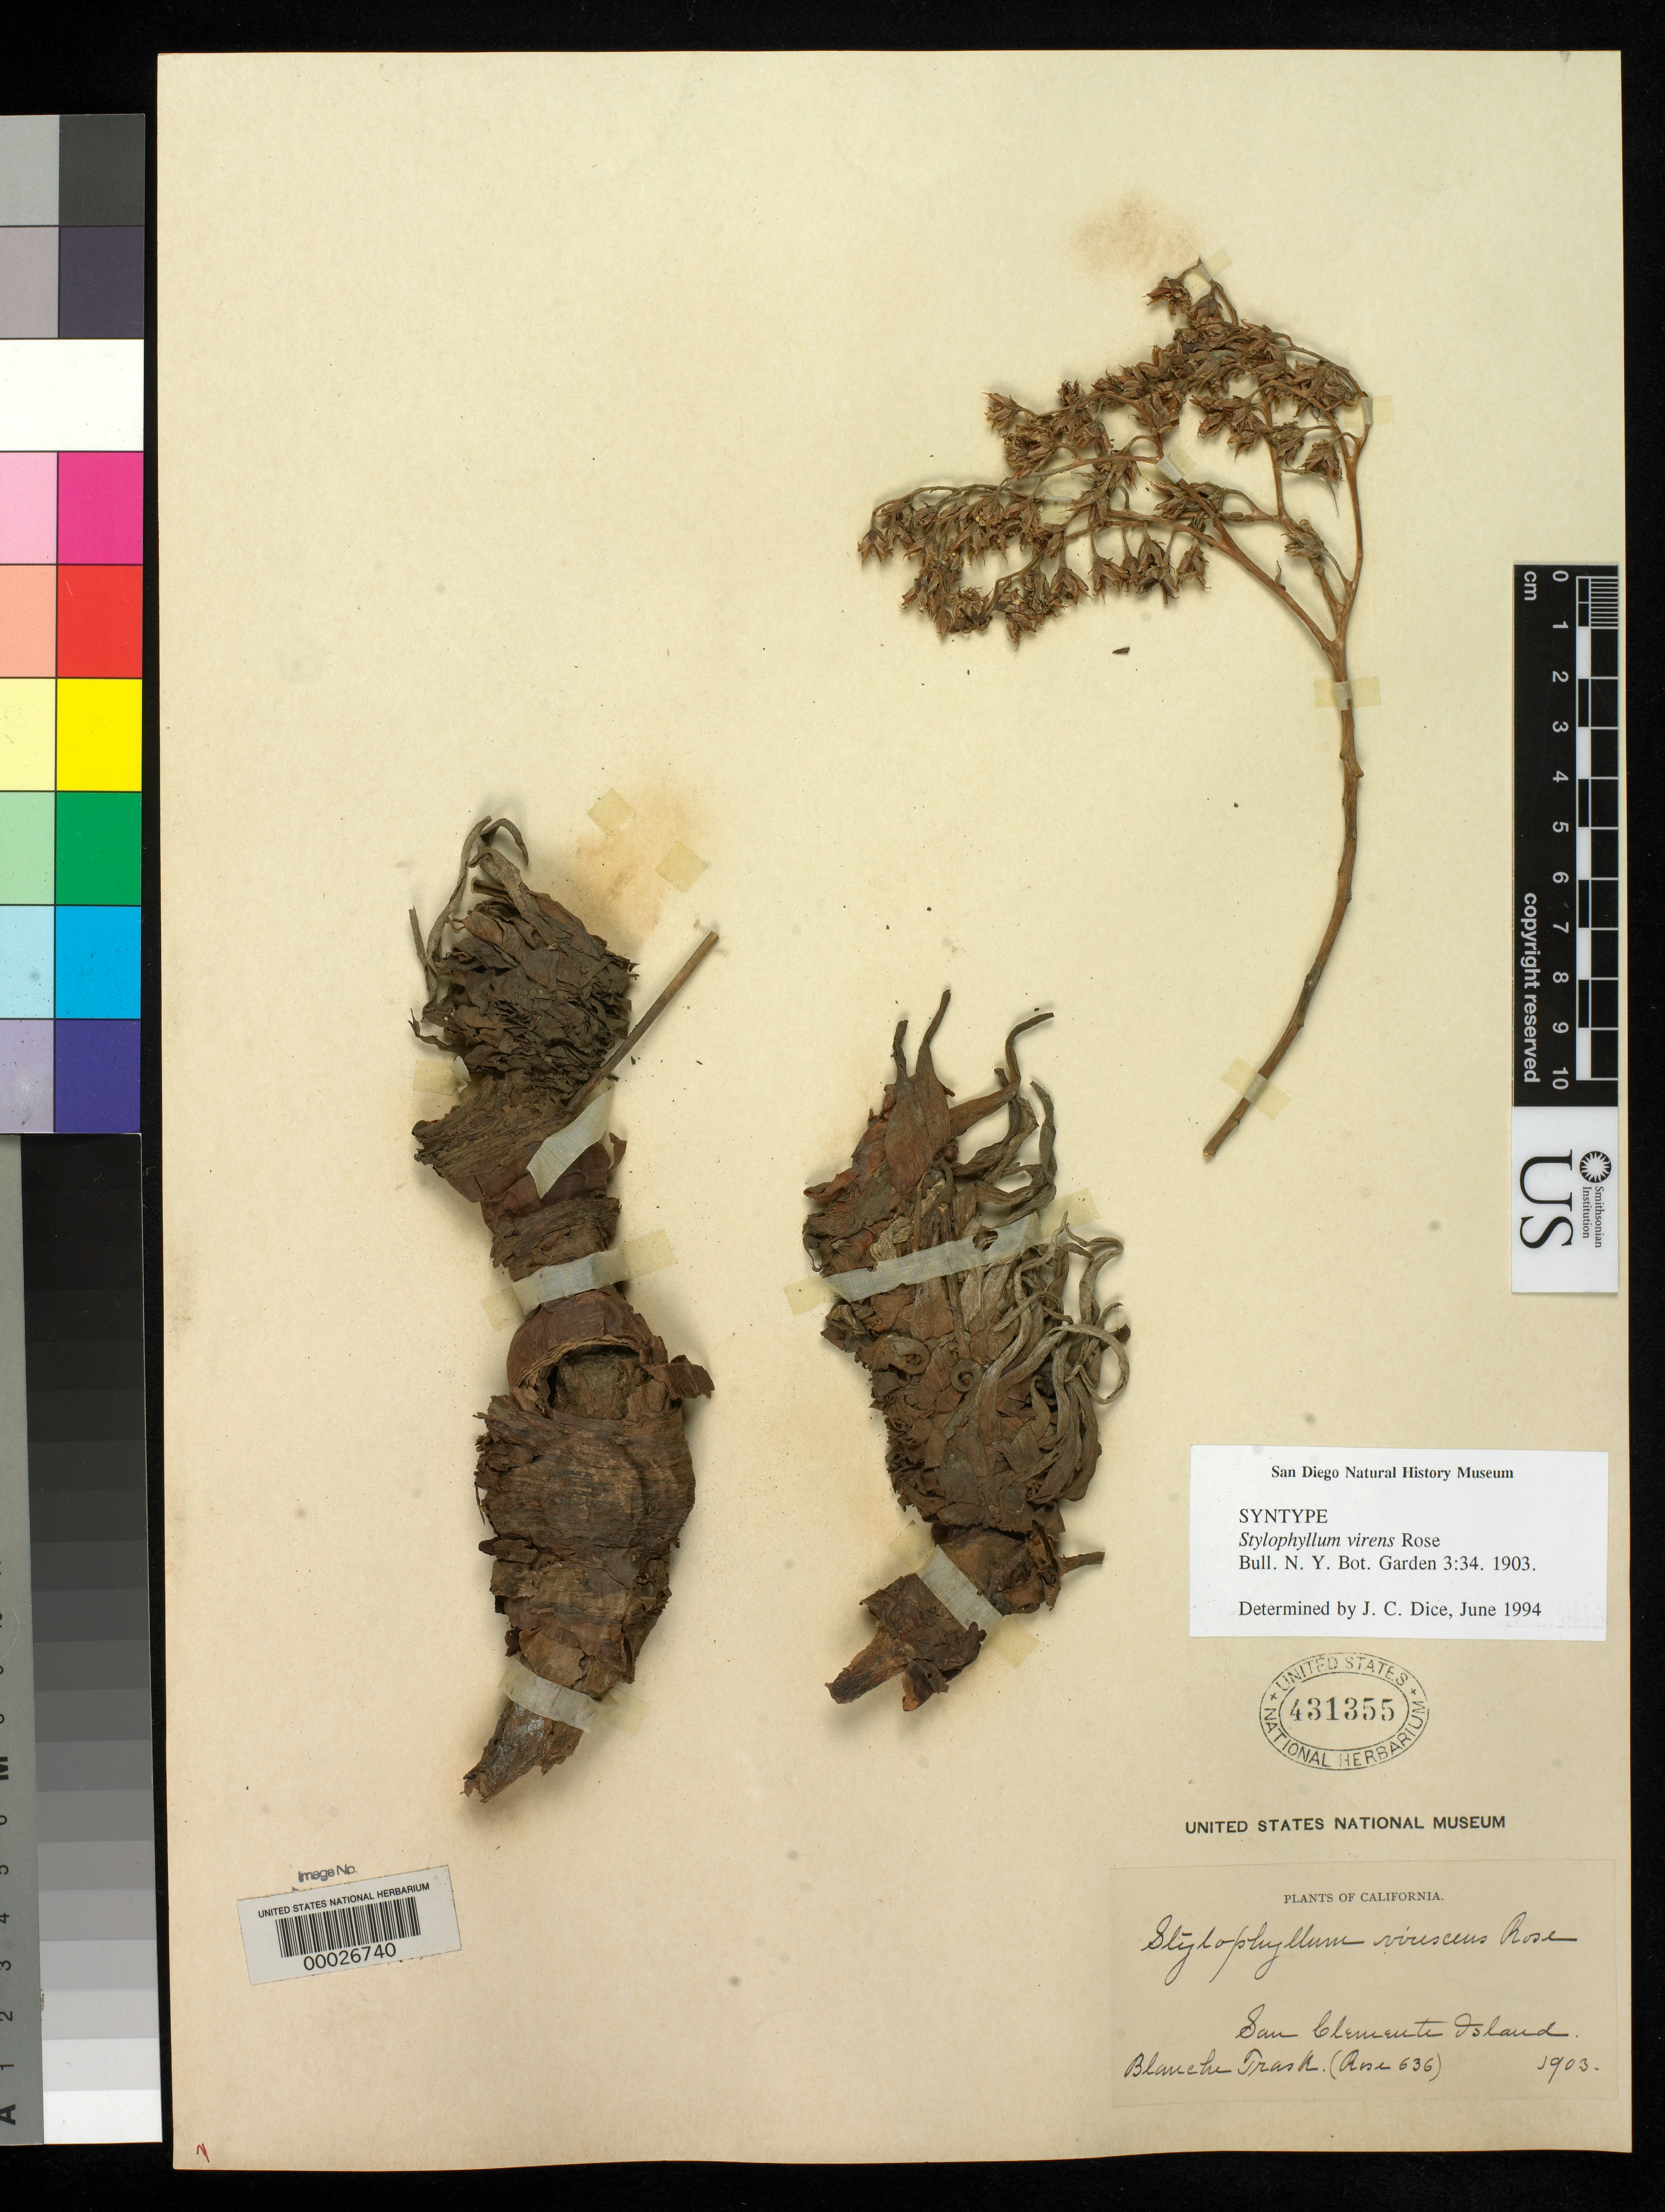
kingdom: Plantae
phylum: Tracheophyta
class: Magnoliopsida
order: Saxifragales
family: Crassulaceae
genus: Stylophyllum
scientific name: Stylophyllum virens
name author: Rose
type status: Syntype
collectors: B. Trask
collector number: Rose 636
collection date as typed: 1903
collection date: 1903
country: United States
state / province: California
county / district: Los Angeles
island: San Clemente Island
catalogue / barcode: US 431355